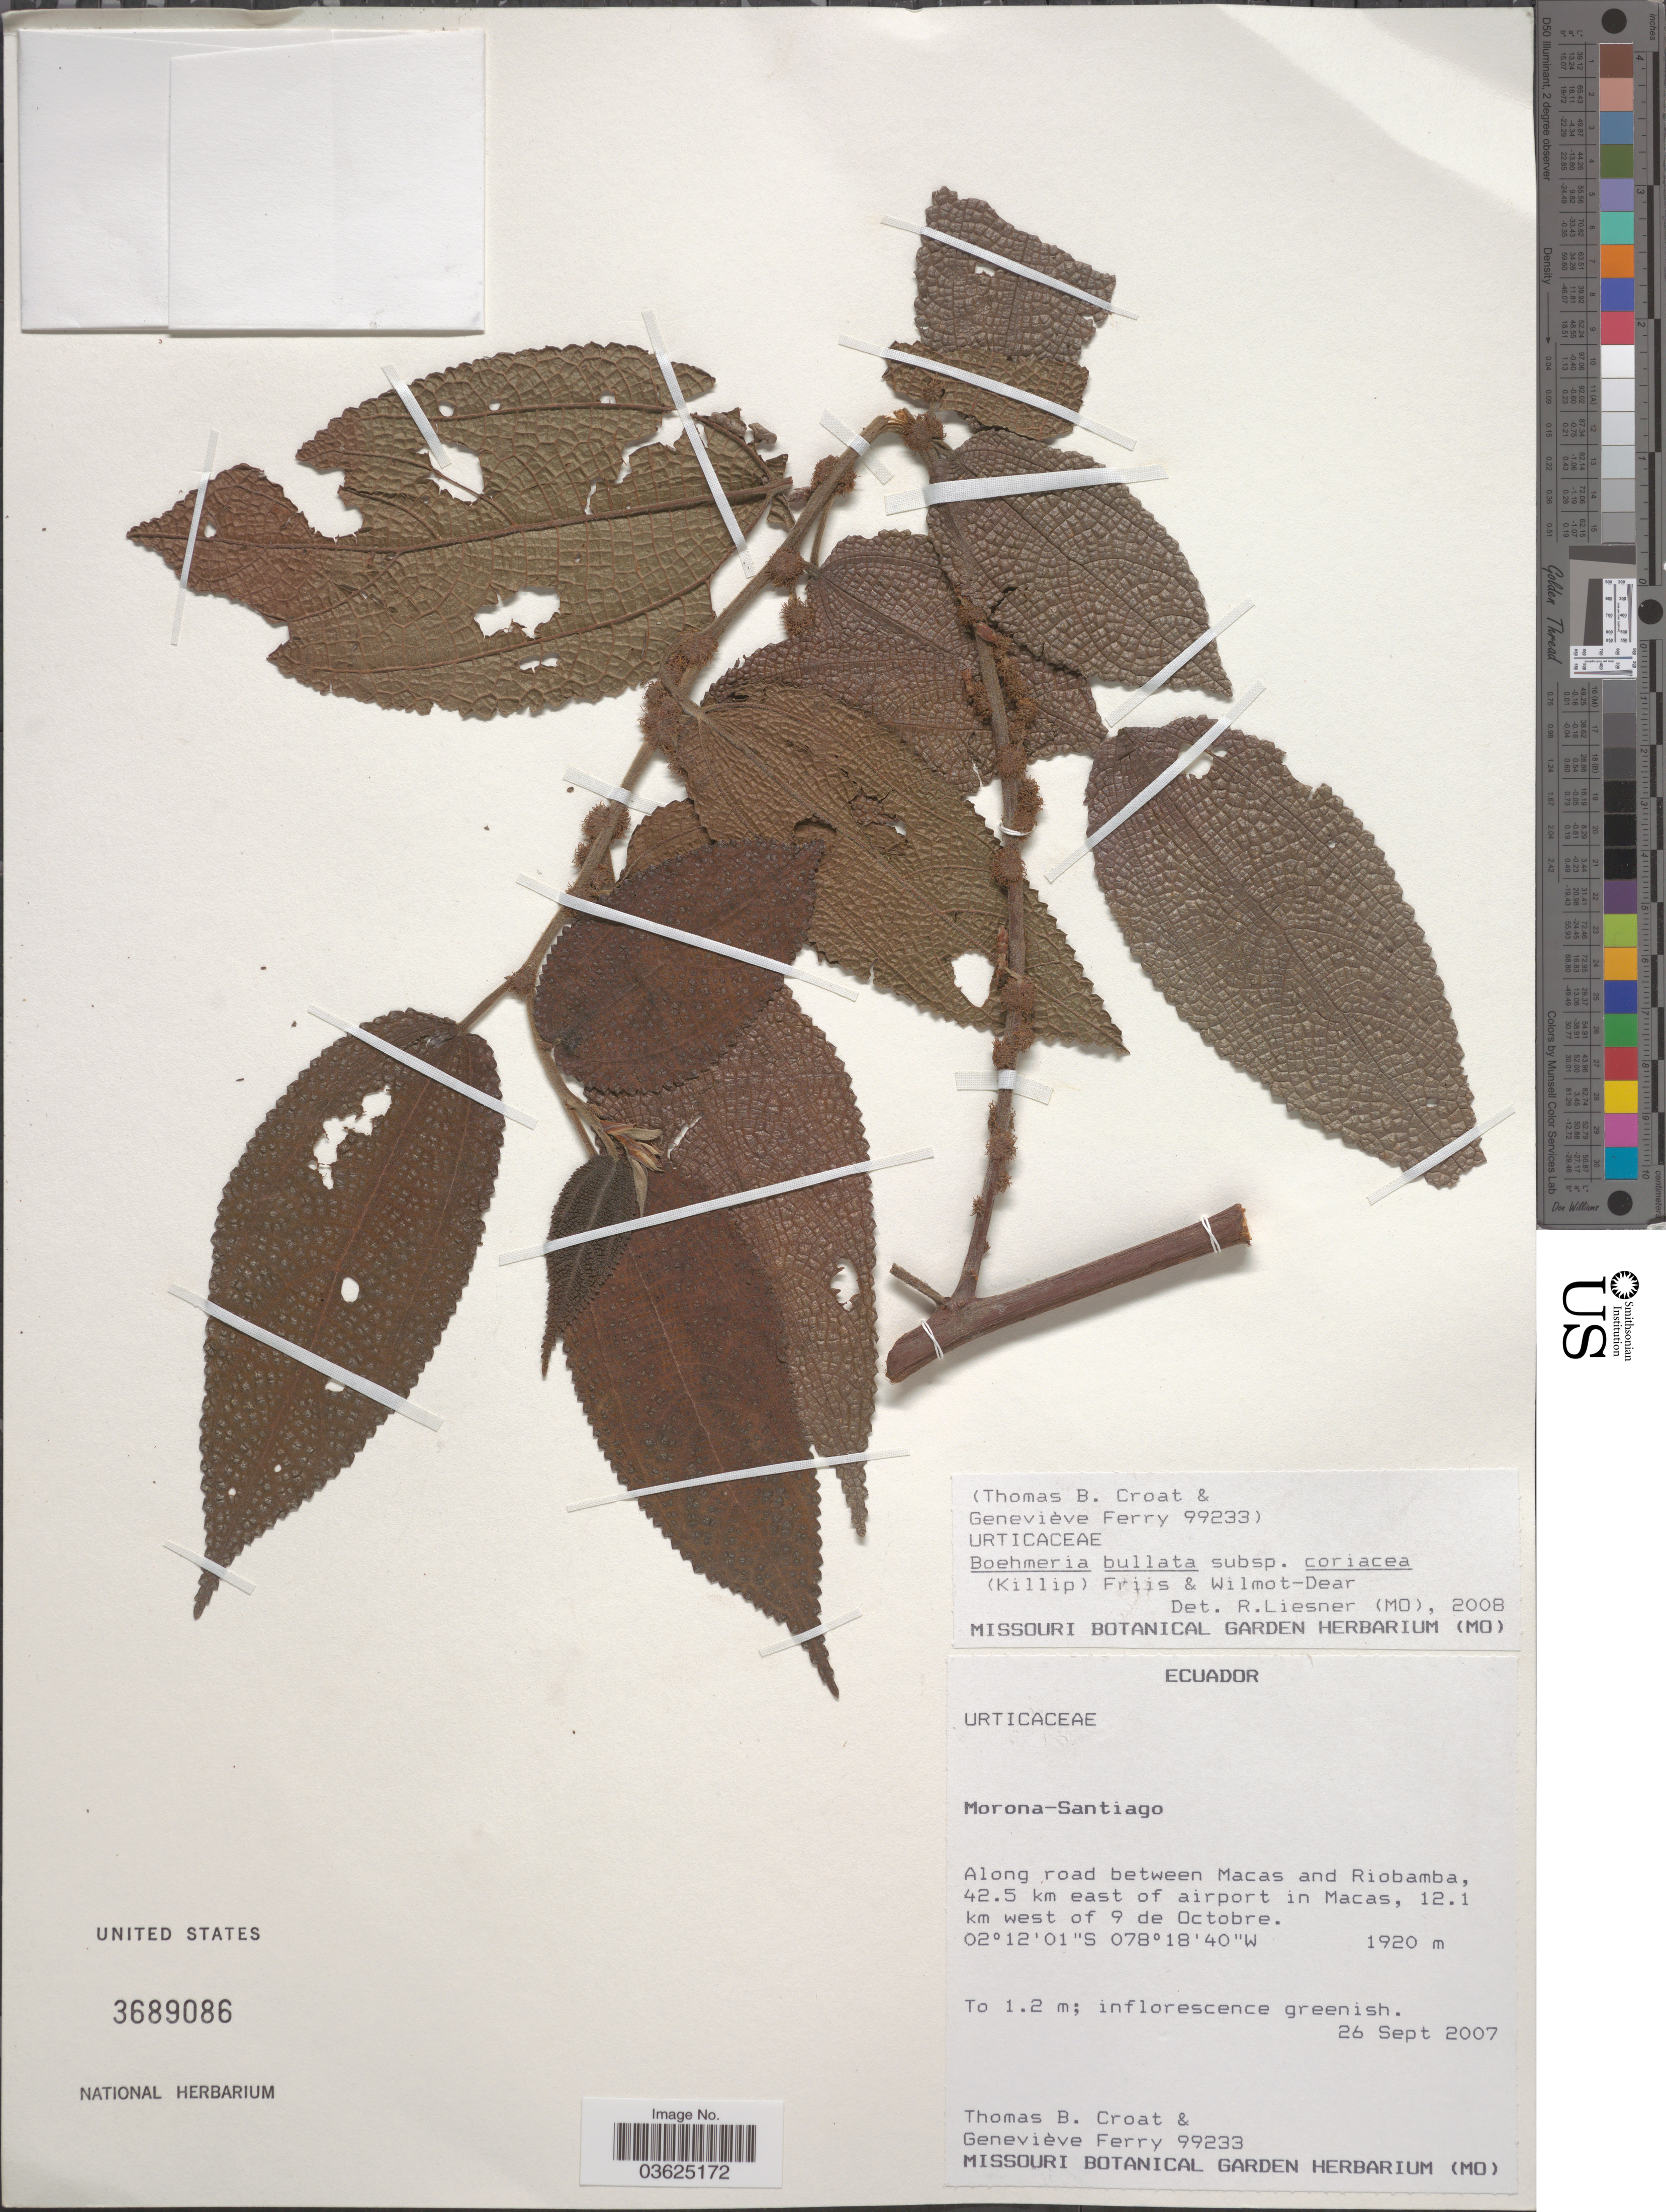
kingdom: Plantae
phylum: Tracheophyta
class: Magnoliopsida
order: Rosales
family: Urticaceae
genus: Boehmeria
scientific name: Boehmeria bullata subsp. coriacea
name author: (Killip) Friis & Wilmot-Dear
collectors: T. B. Croat & G. Ferry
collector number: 99233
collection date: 2007-09-26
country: Ecuador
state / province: Morona-Santiago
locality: Along road between Macas and Riobamba, 42.5 km east of airport in Macas, 12.1 km west of 9 de Octobre.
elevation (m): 1920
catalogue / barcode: US 3689086